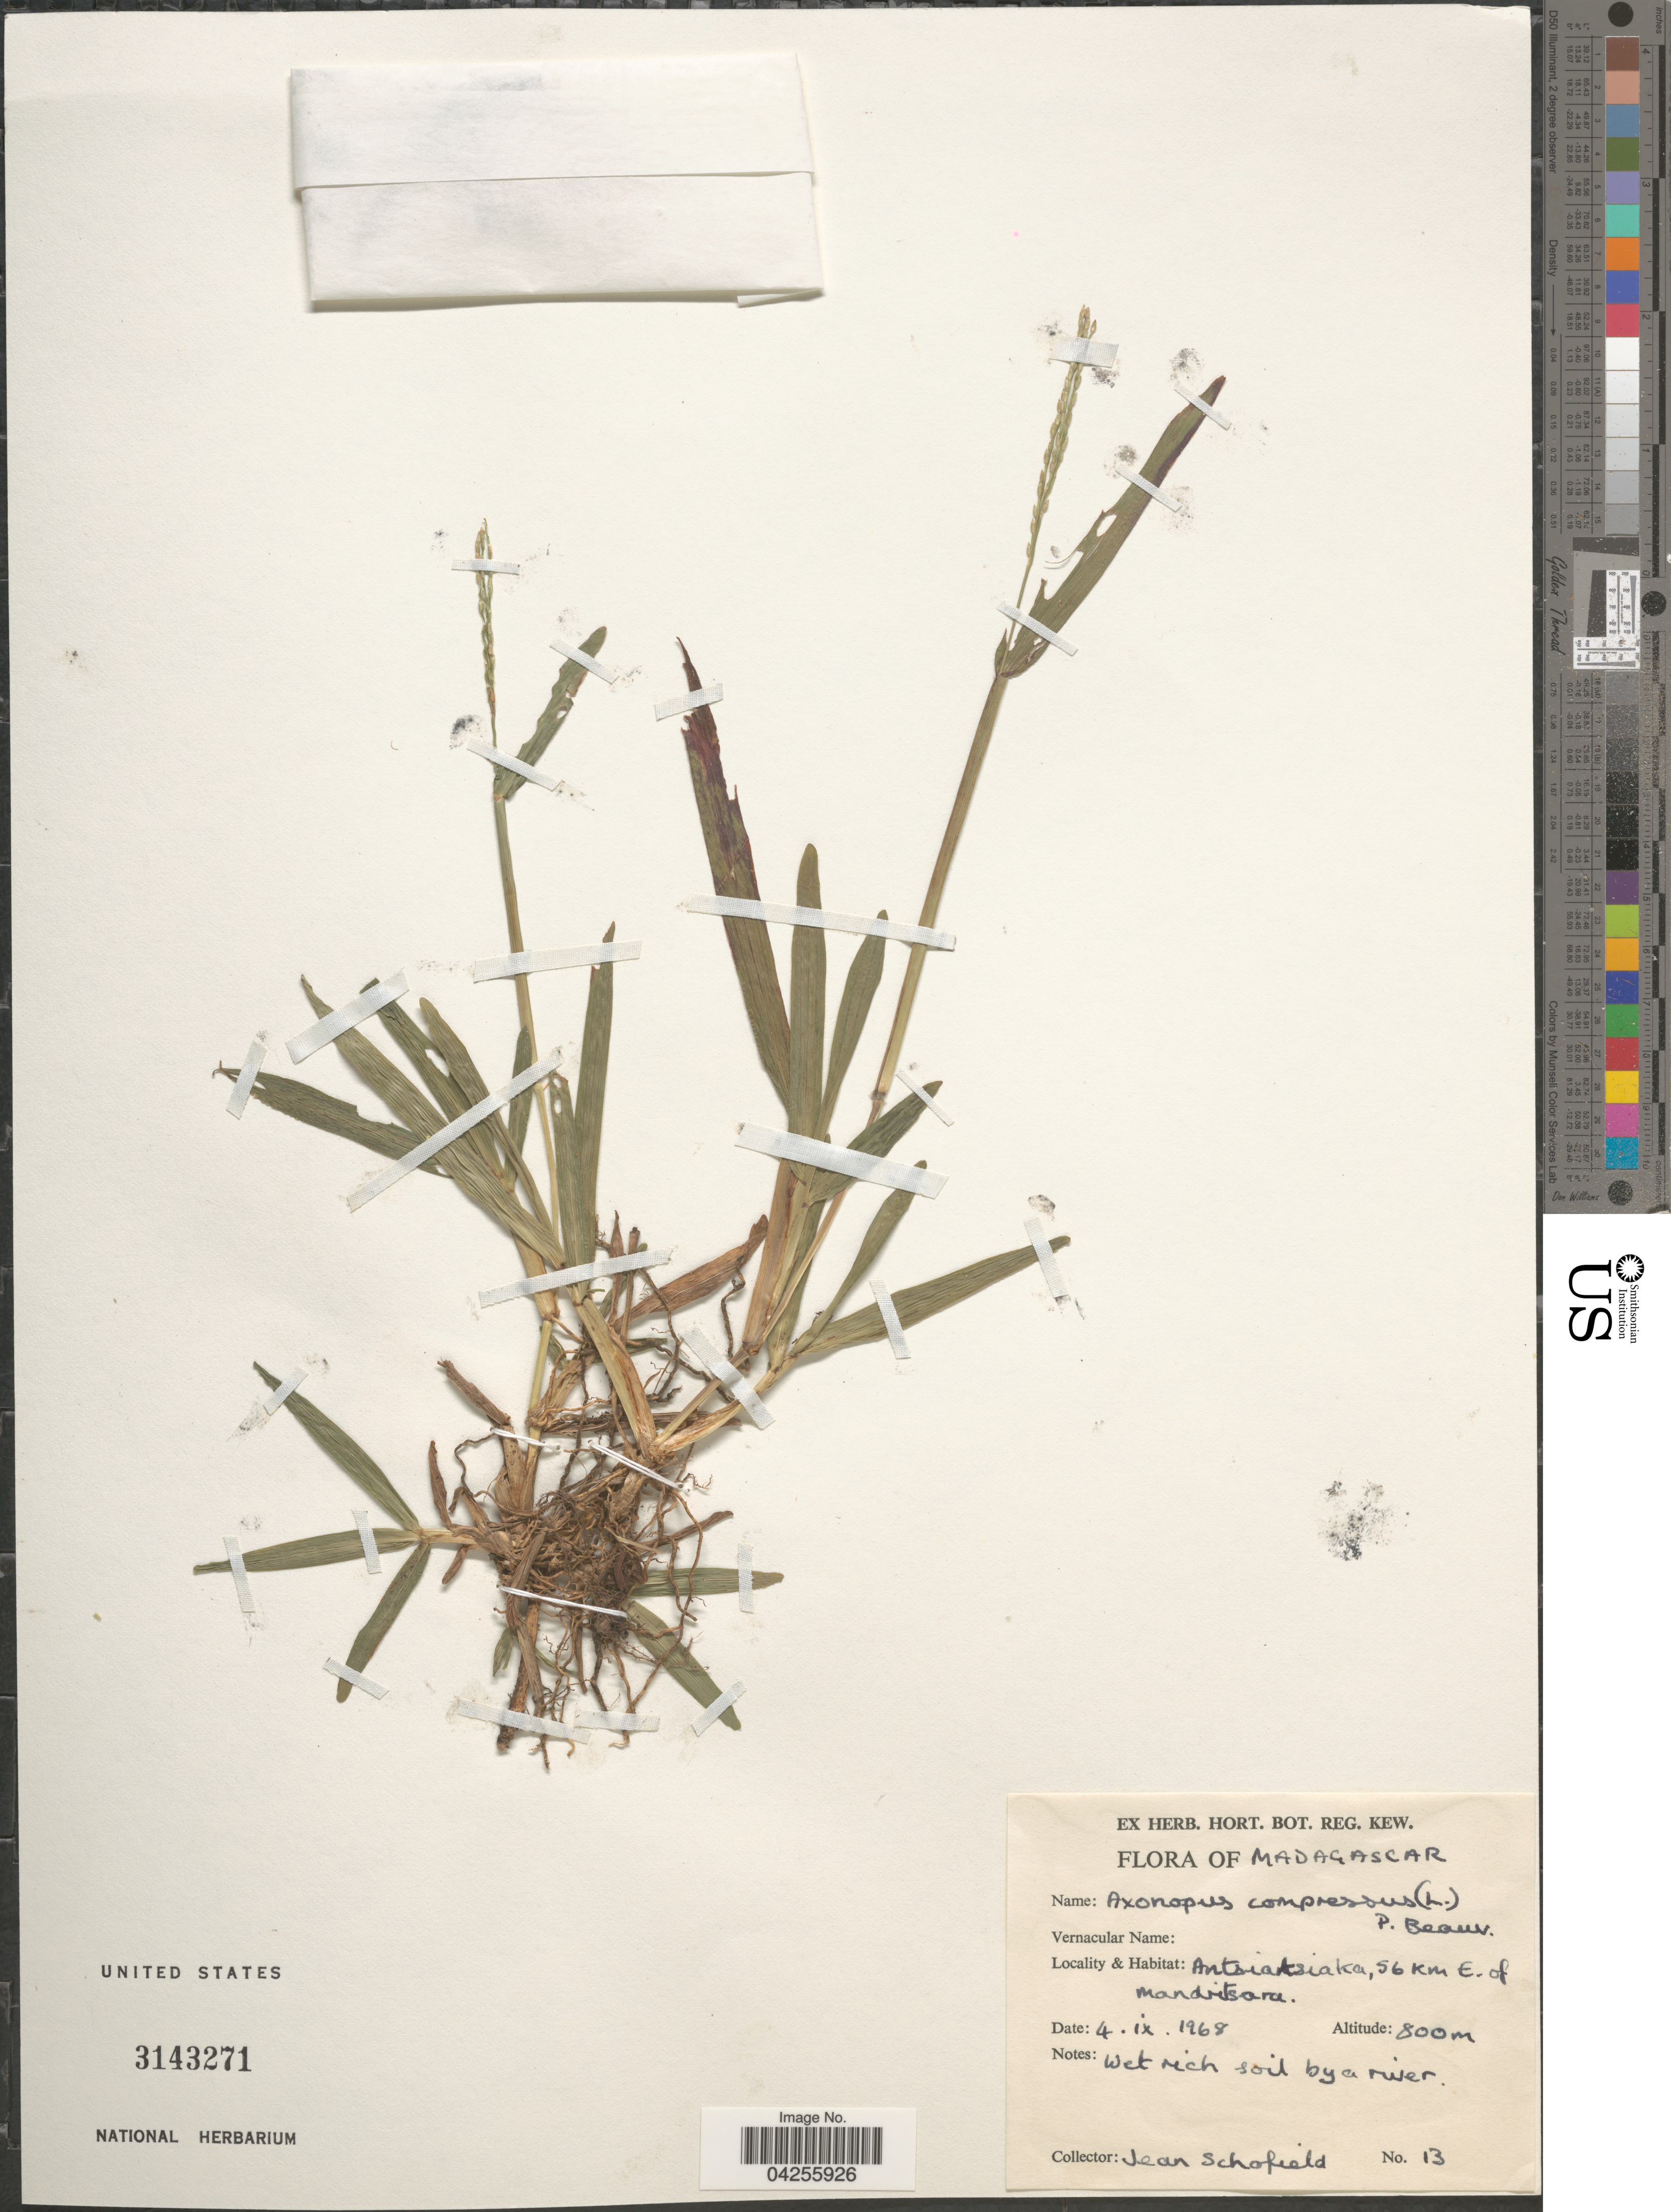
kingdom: Plantae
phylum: Tracheophyta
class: Liliopsida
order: Poales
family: Poaceae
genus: Axonopus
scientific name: Axonopus compressus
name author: (Sw.) P. Beauv.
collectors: J. Schofield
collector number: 13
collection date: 1968-09-04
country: Madagascar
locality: Antsiatsiaka, 56 km E. of Mandritsara.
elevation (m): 800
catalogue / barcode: US 3143271